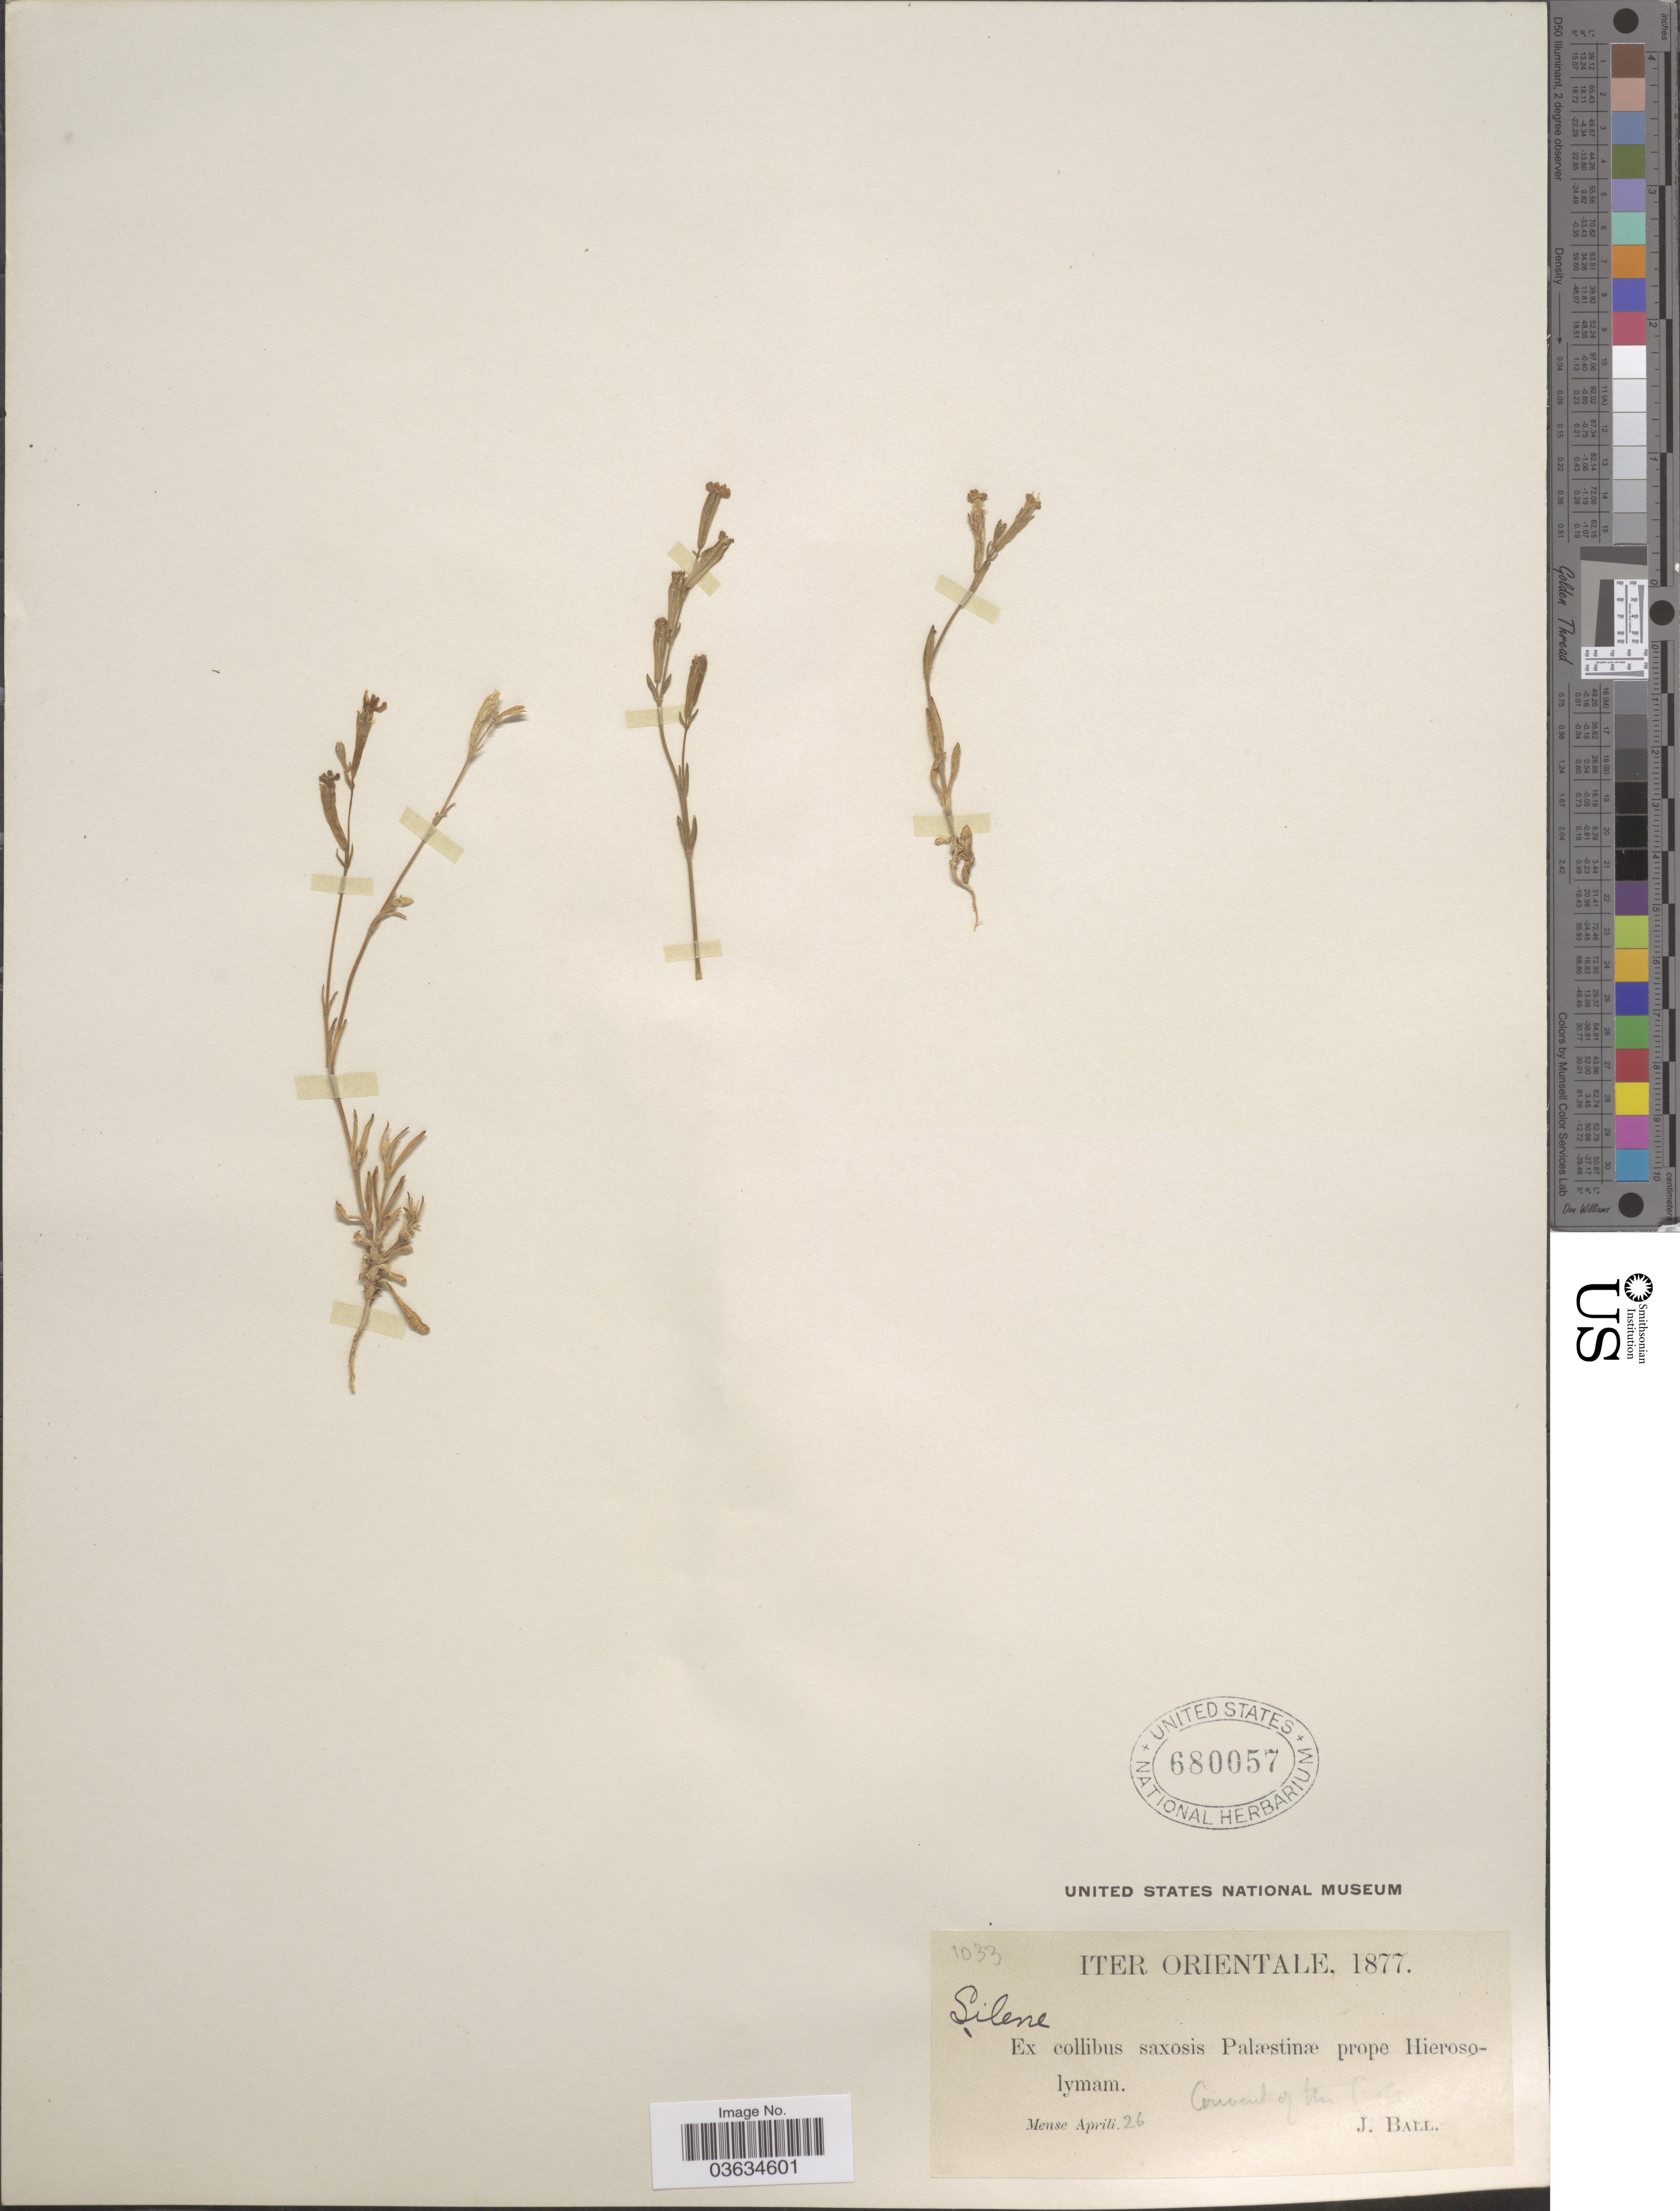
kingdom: Plantae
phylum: Tracheophyta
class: Magnoliopsida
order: Caryophyllales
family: Caryophyllaceae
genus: Silene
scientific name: Silene sp.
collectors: J. Ball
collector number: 1033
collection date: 1877-04-26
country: Israel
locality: Iter Orientale. Ex collibus saxosis Palæstinæ prope Hierosolymam.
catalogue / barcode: US 680057